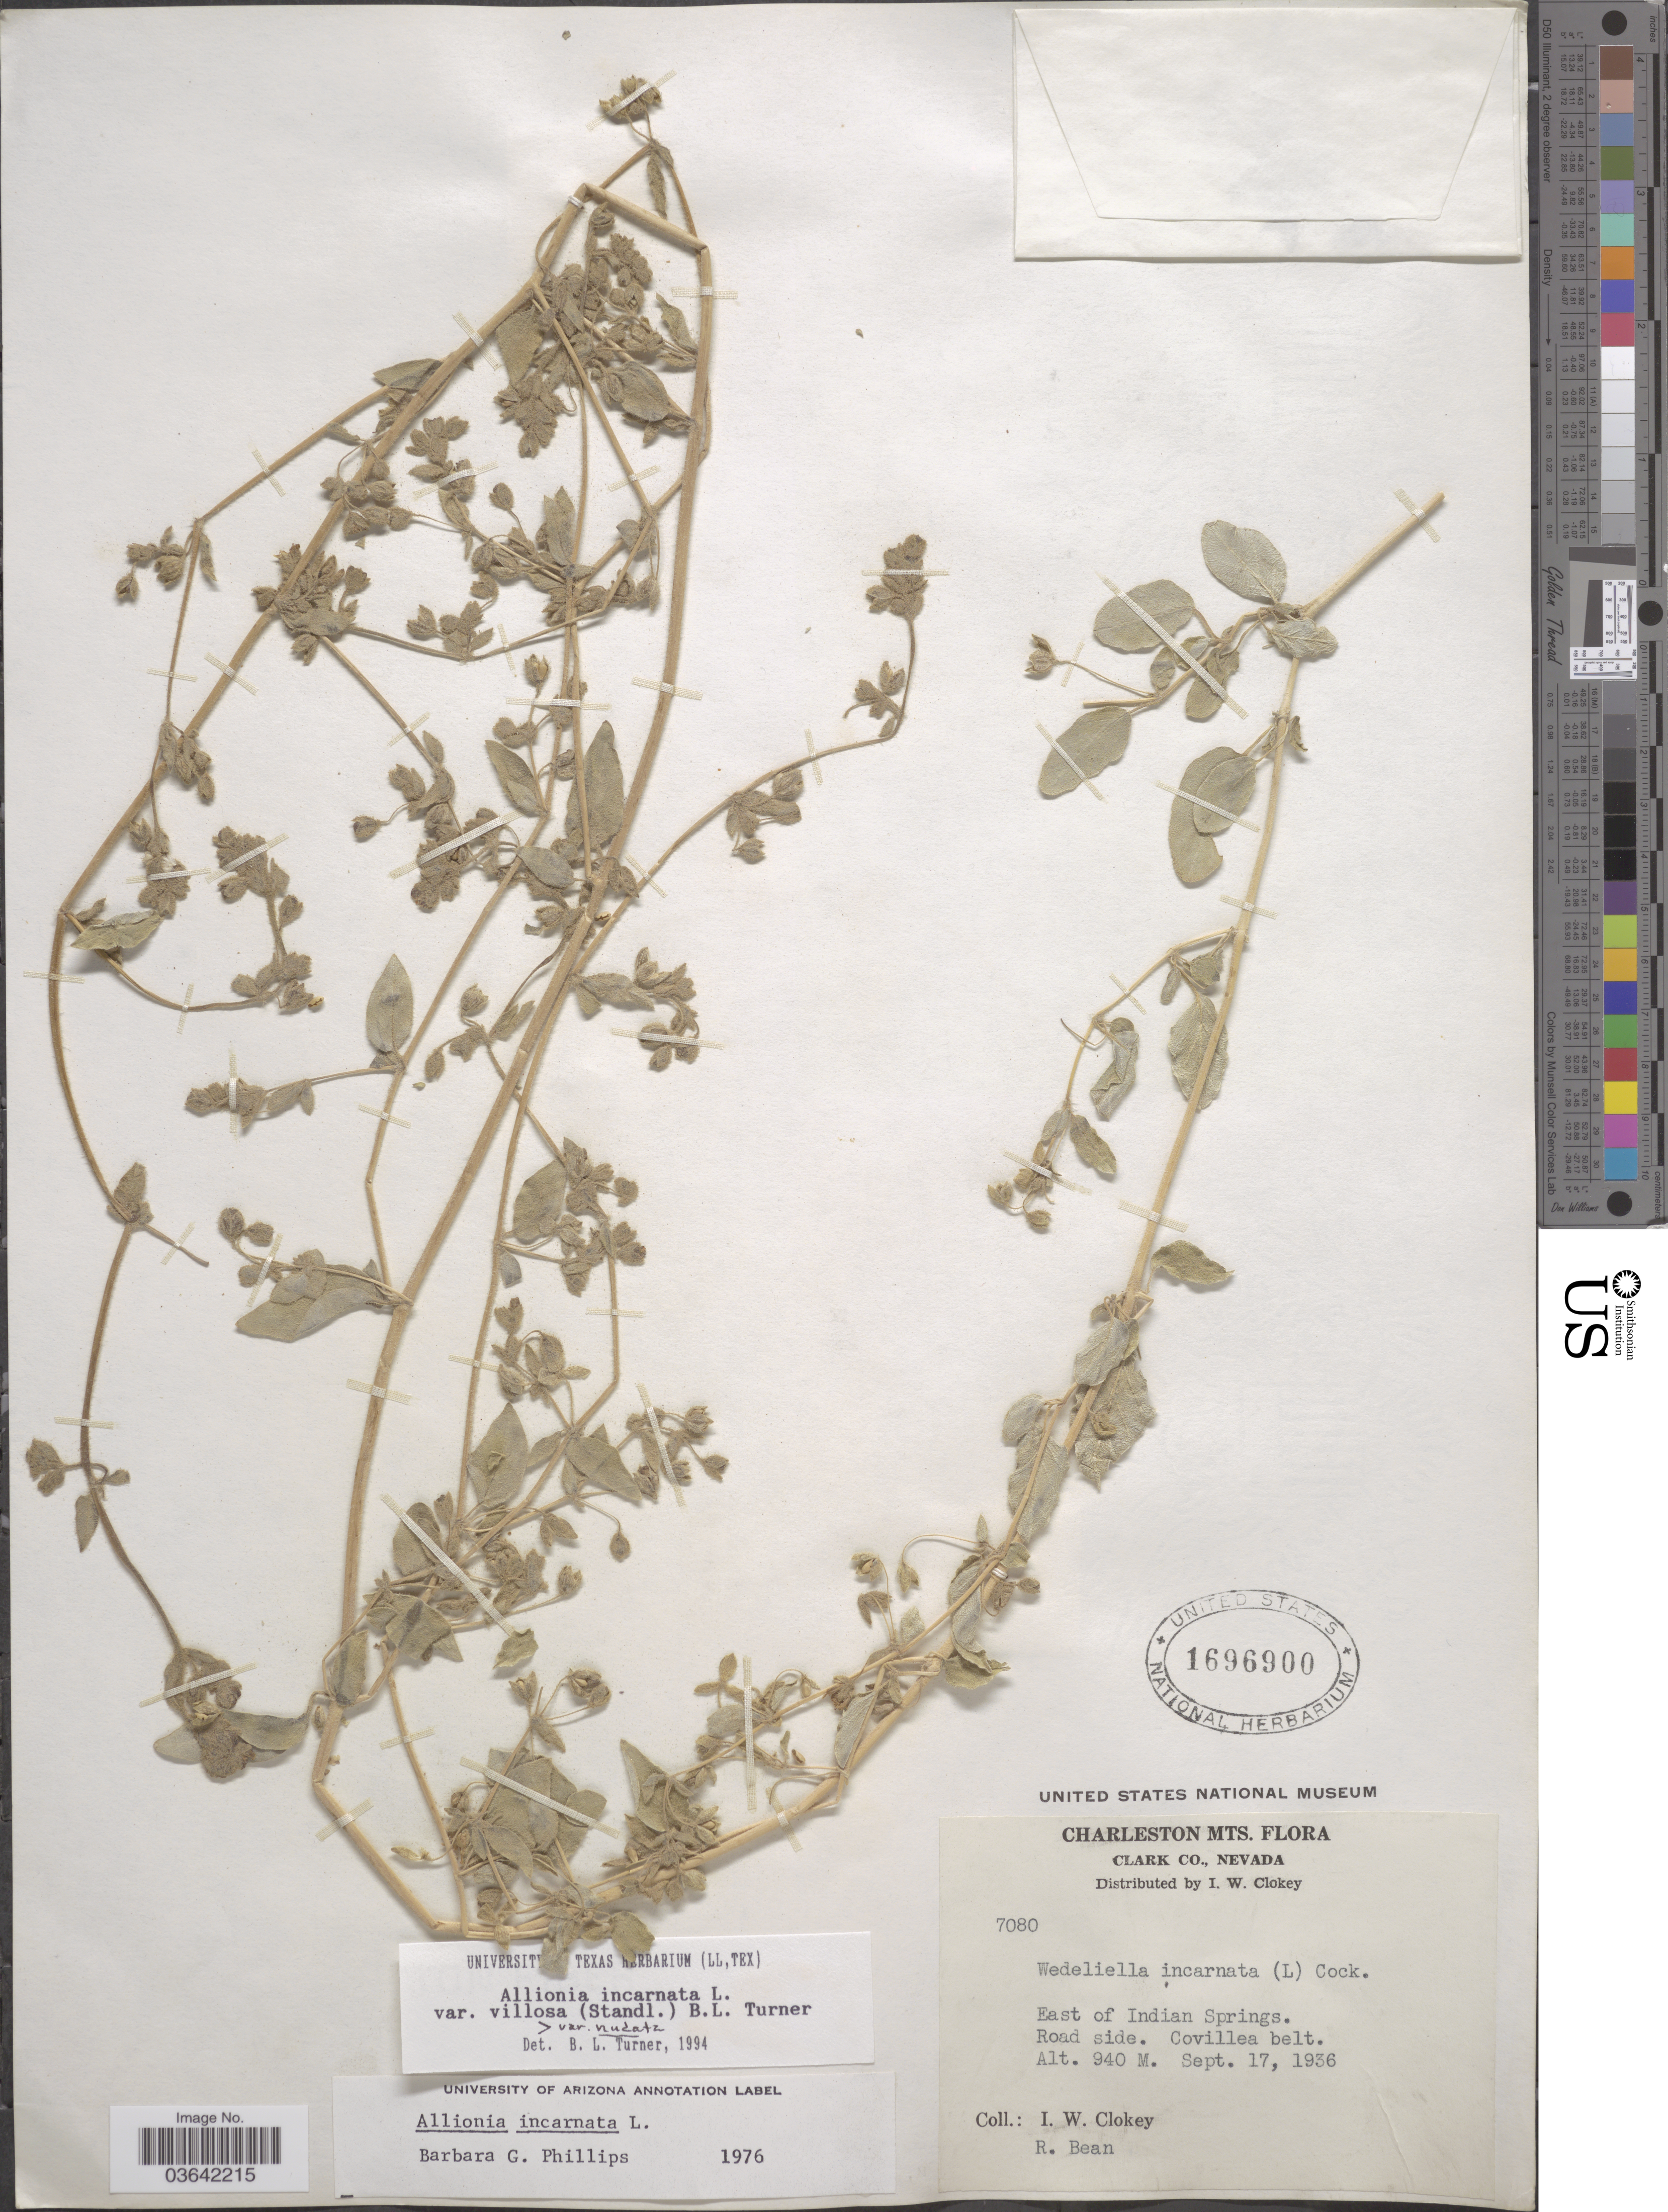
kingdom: Plantae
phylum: Tracheophyta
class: Magnoliopsida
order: Caryophyllales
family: Nyctaginaceae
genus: Allionia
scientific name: Allionia incarnata var. villosa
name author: (Standl.) B.L. Turner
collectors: I. W. Clokey & R. Bean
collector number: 7080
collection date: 1936-09-17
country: United States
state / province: Nevada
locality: Charleston Mts. Clark Co. East of Indian Springs.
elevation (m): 940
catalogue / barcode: US 1696900